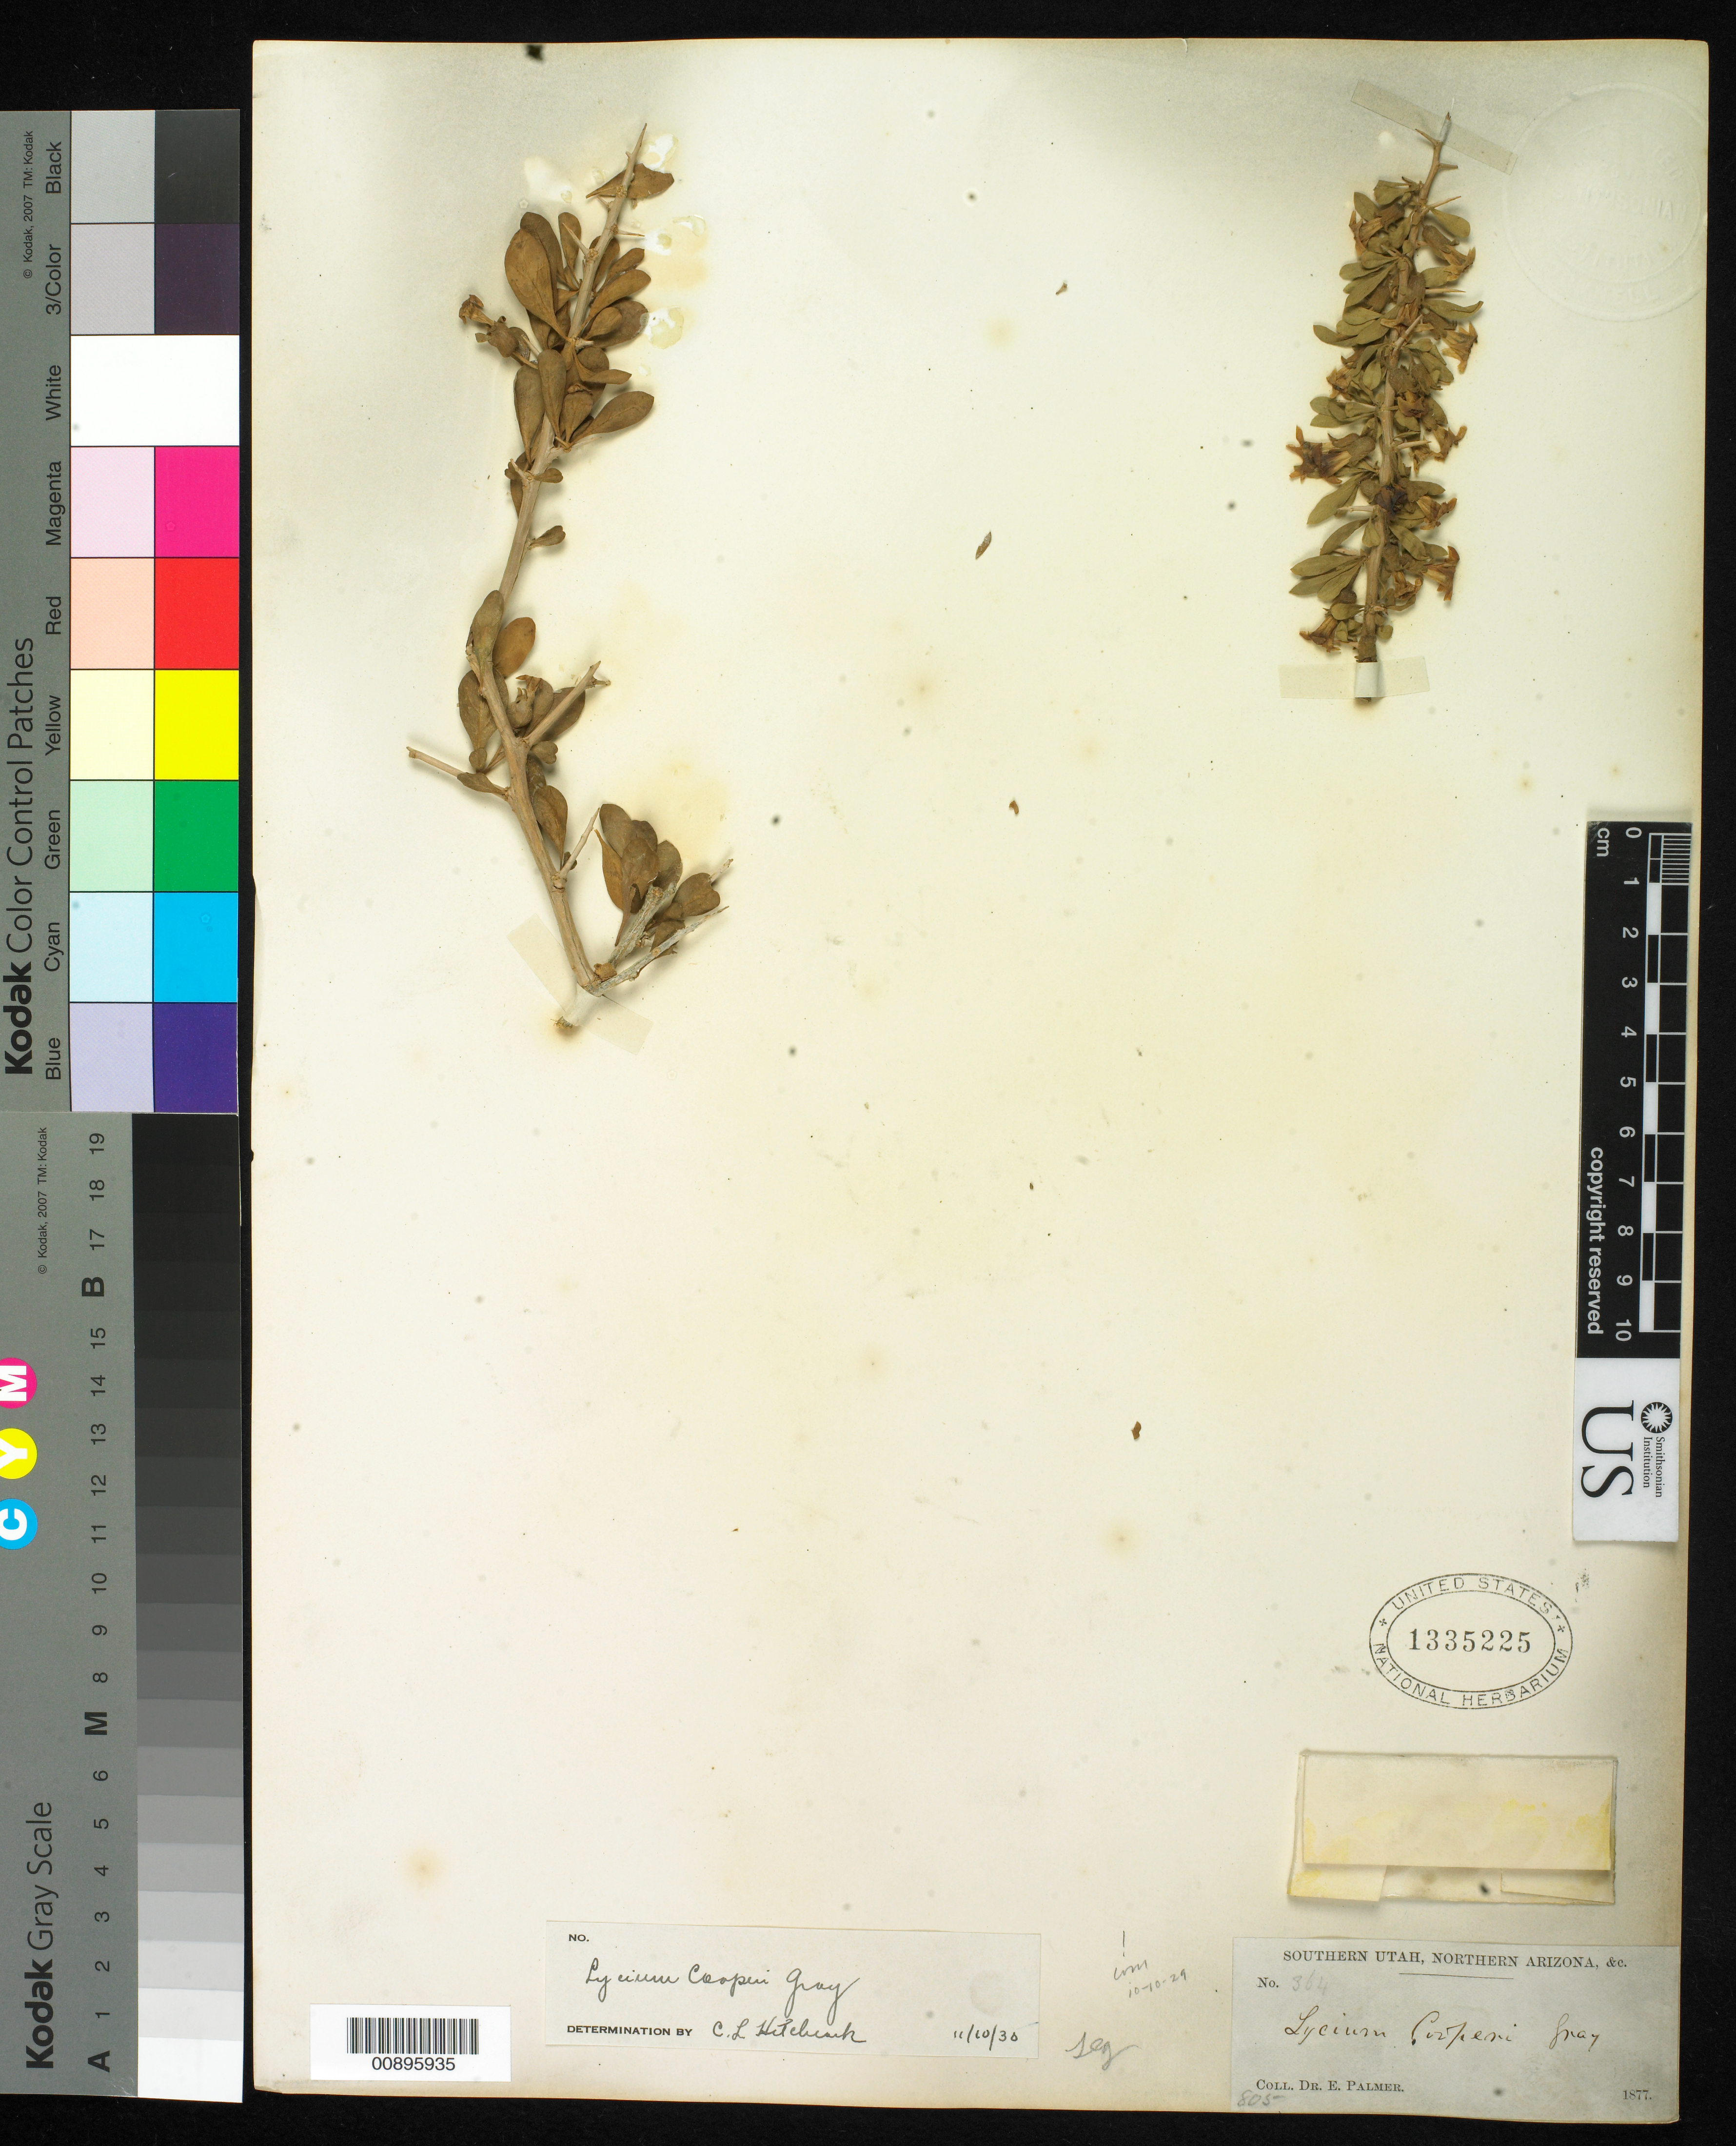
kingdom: Plantae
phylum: Tracheophyta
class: Magnoliopsida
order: Solanales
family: Solanaceae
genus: Lycium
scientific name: Lycium cooperi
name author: A. Gray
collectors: E. Palmer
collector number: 364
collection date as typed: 1877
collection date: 1877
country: United States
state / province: Arizona / Utah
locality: Southern Utah, Northern Arizona, & c.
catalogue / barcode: US 1335225